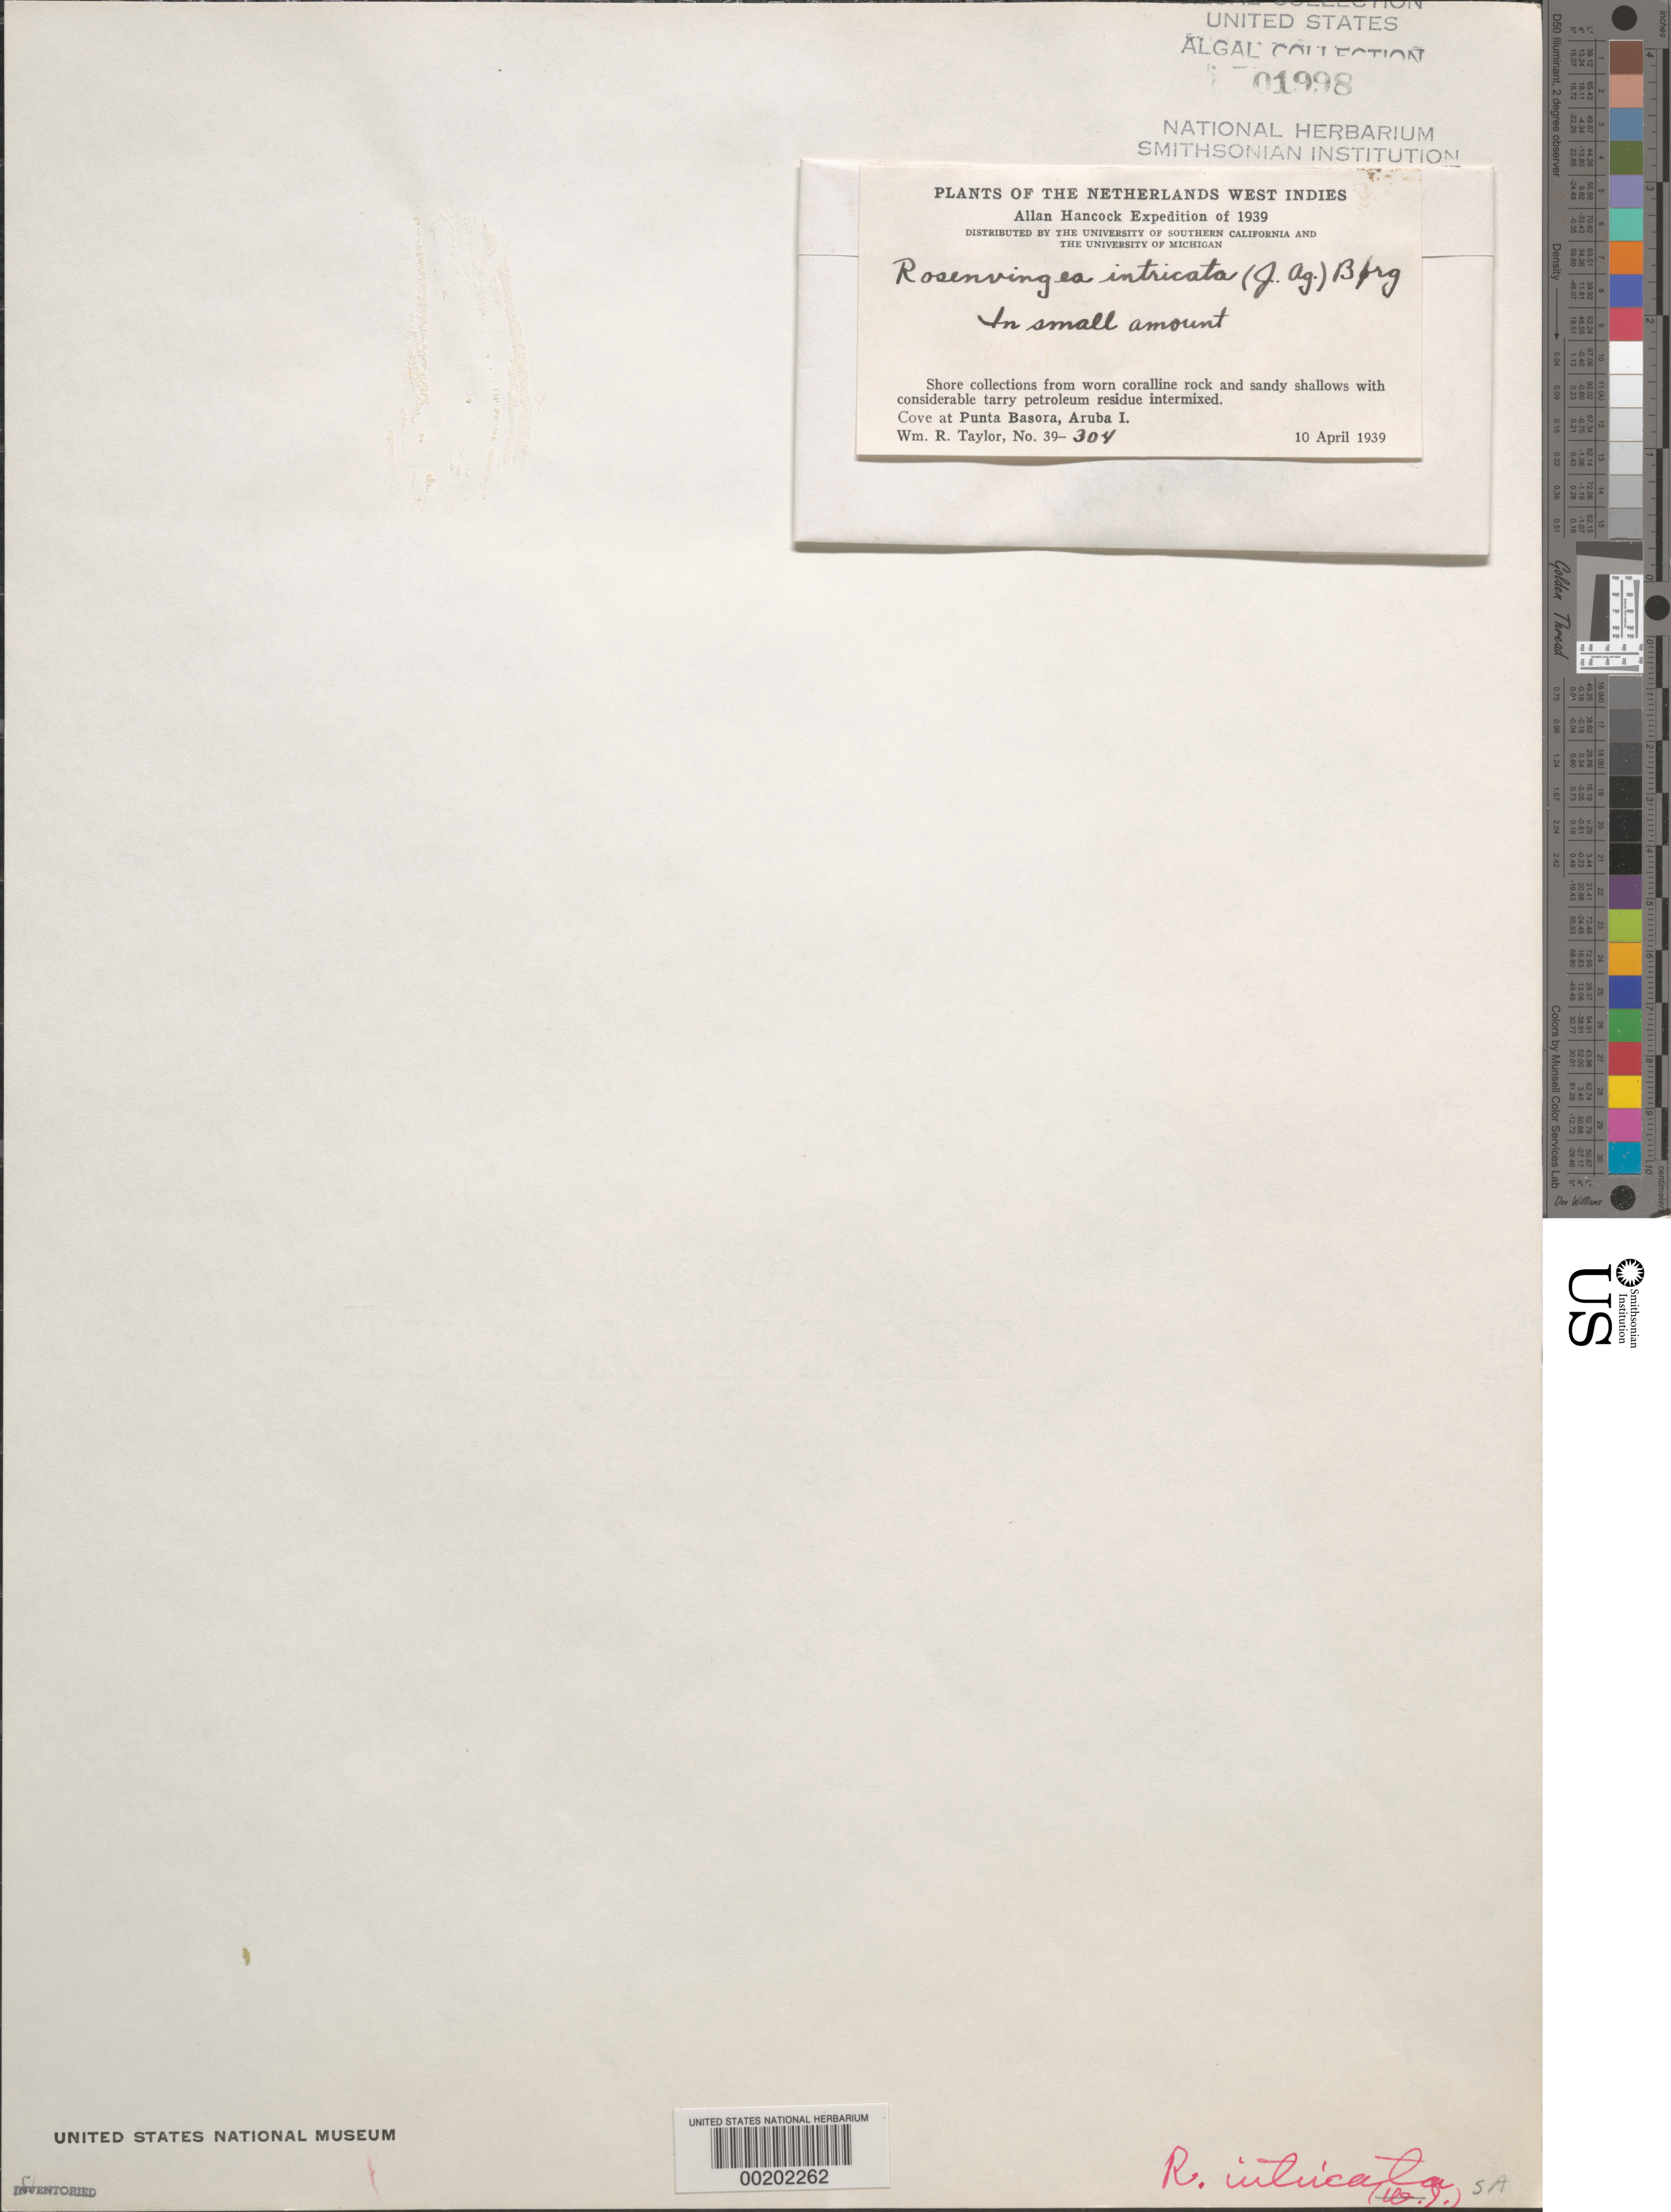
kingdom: Chromista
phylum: Ochrophyta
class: Phaeophyceae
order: Scytosiphonales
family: Scytosiphonaceae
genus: Rosenvingea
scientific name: Rosenvingea endiviifolia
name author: (Martius) M.J. Wynne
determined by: Algae name updating Project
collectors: W. R. Taylor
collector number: WRT 39-304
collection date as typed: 10 Apr 1939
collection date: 1939-04-10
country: Aruba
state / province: ABC Islands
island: Aruba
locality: Punta Basora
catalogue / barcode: US 1998